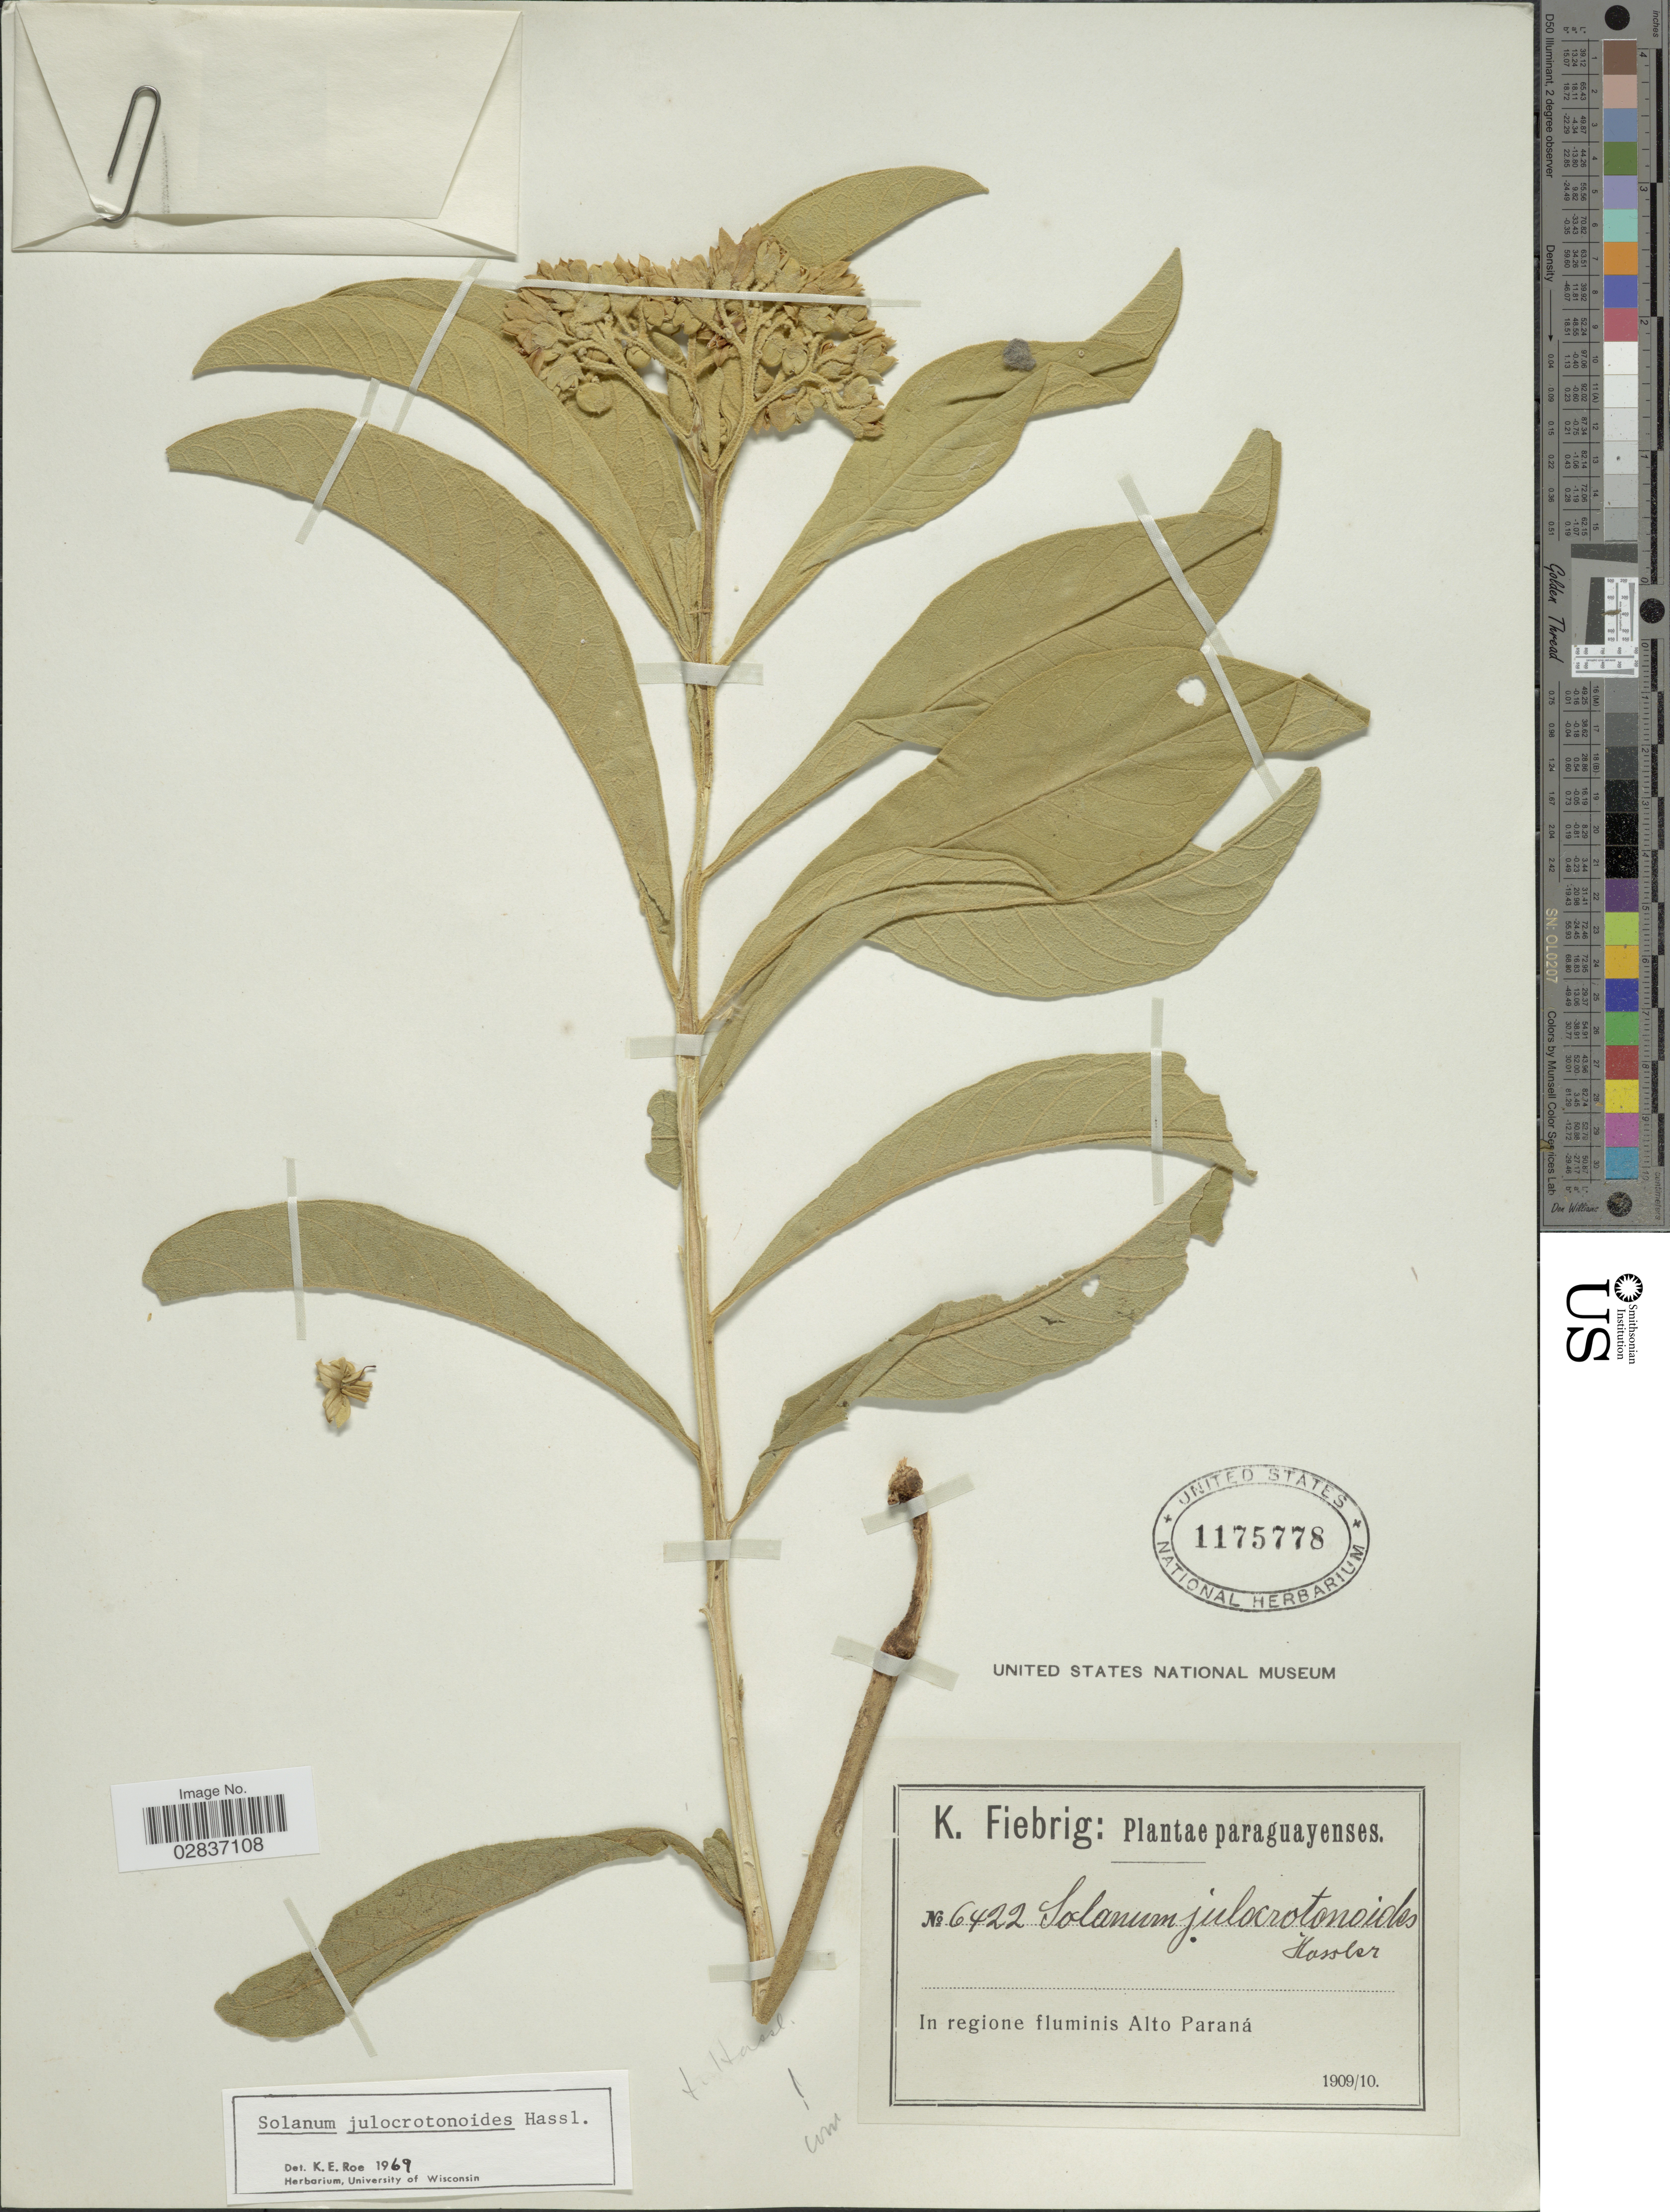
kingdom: Plantae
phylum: Tracheophyta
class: Magnoliopsida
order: Solanales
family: Solanaceae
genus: Solanum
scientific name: Solanum julocrotonoides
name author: Hassl.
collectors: K. Fiebrig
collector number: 6422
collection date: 1909/1910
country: Paraguay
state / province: Alto Parana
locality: In regione fluminis Alto Paraná.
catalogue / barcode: US 1175778